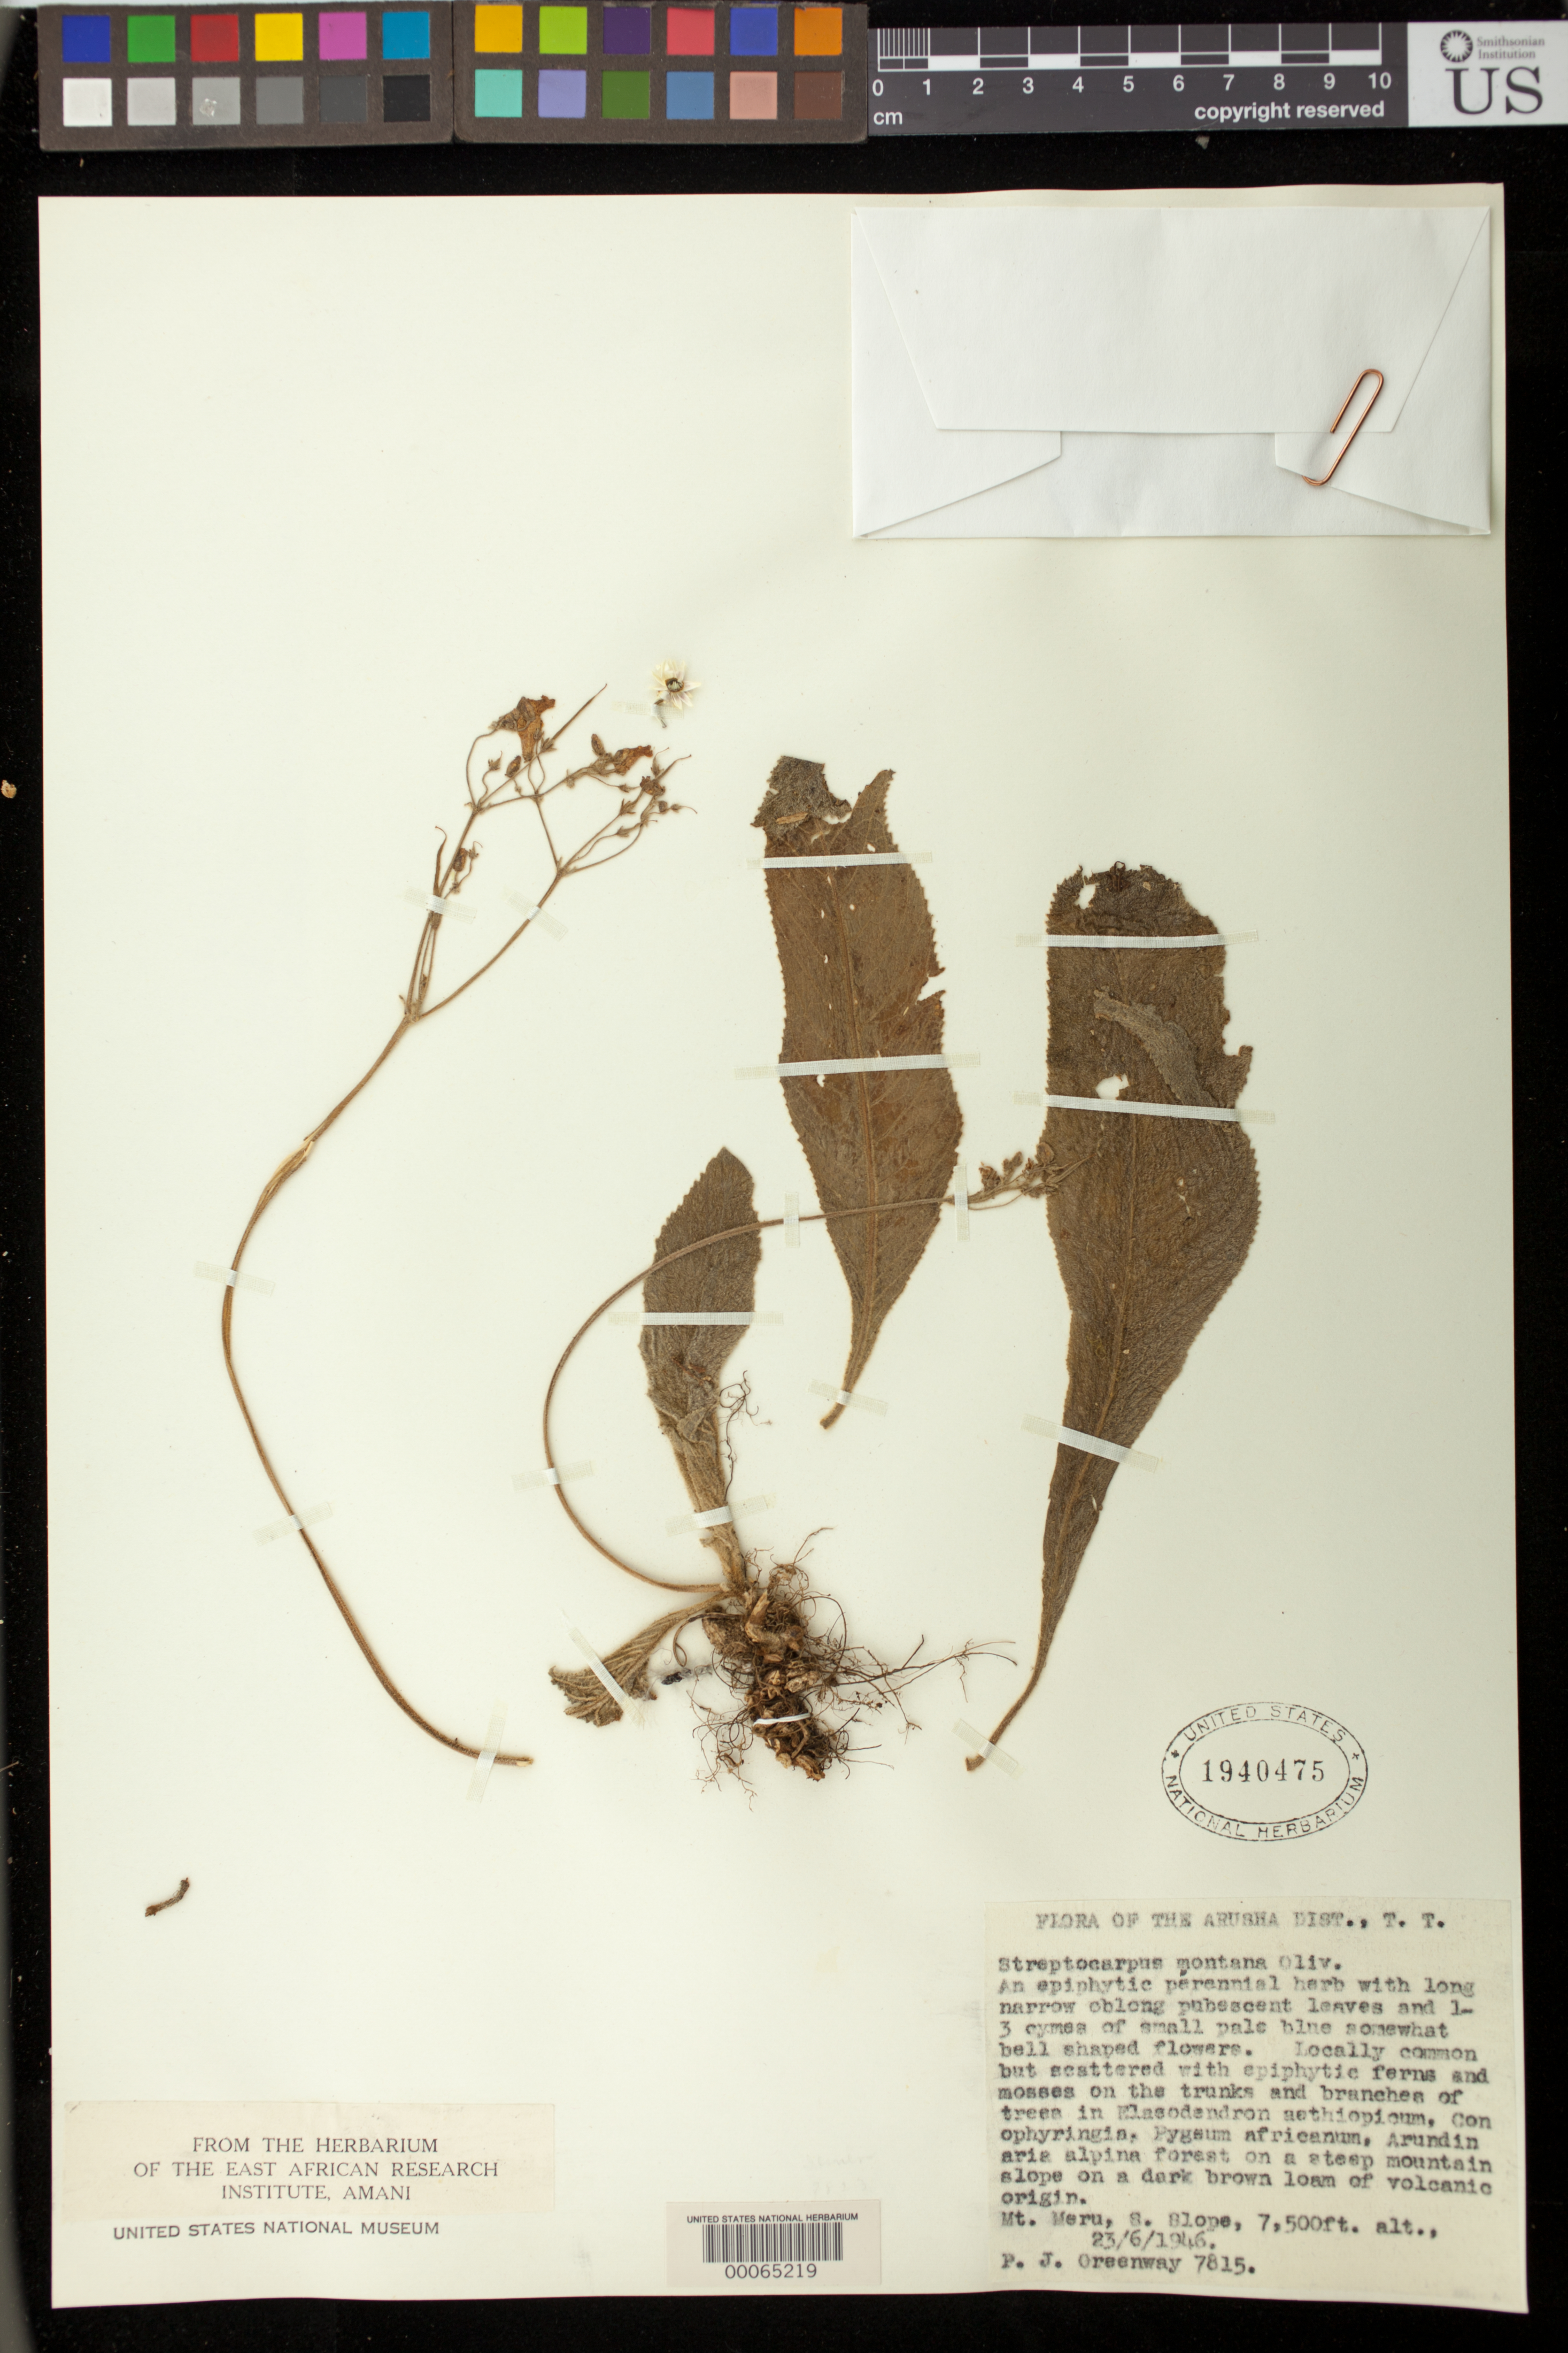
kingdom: Plantae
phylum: Tracheophyta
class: Magnoliopsida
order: Lamiales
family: Gesneriaceae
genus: Streptocarpus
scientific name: Streptocarpus montanus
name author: Oliv.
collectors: P. J. Greenway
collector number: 7815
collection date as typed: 23 Jun 1946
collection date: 1946-06-23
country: Tanzania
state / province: Arusha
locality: Mt. meru, s slope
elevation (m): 2286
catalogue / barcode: US 1940475